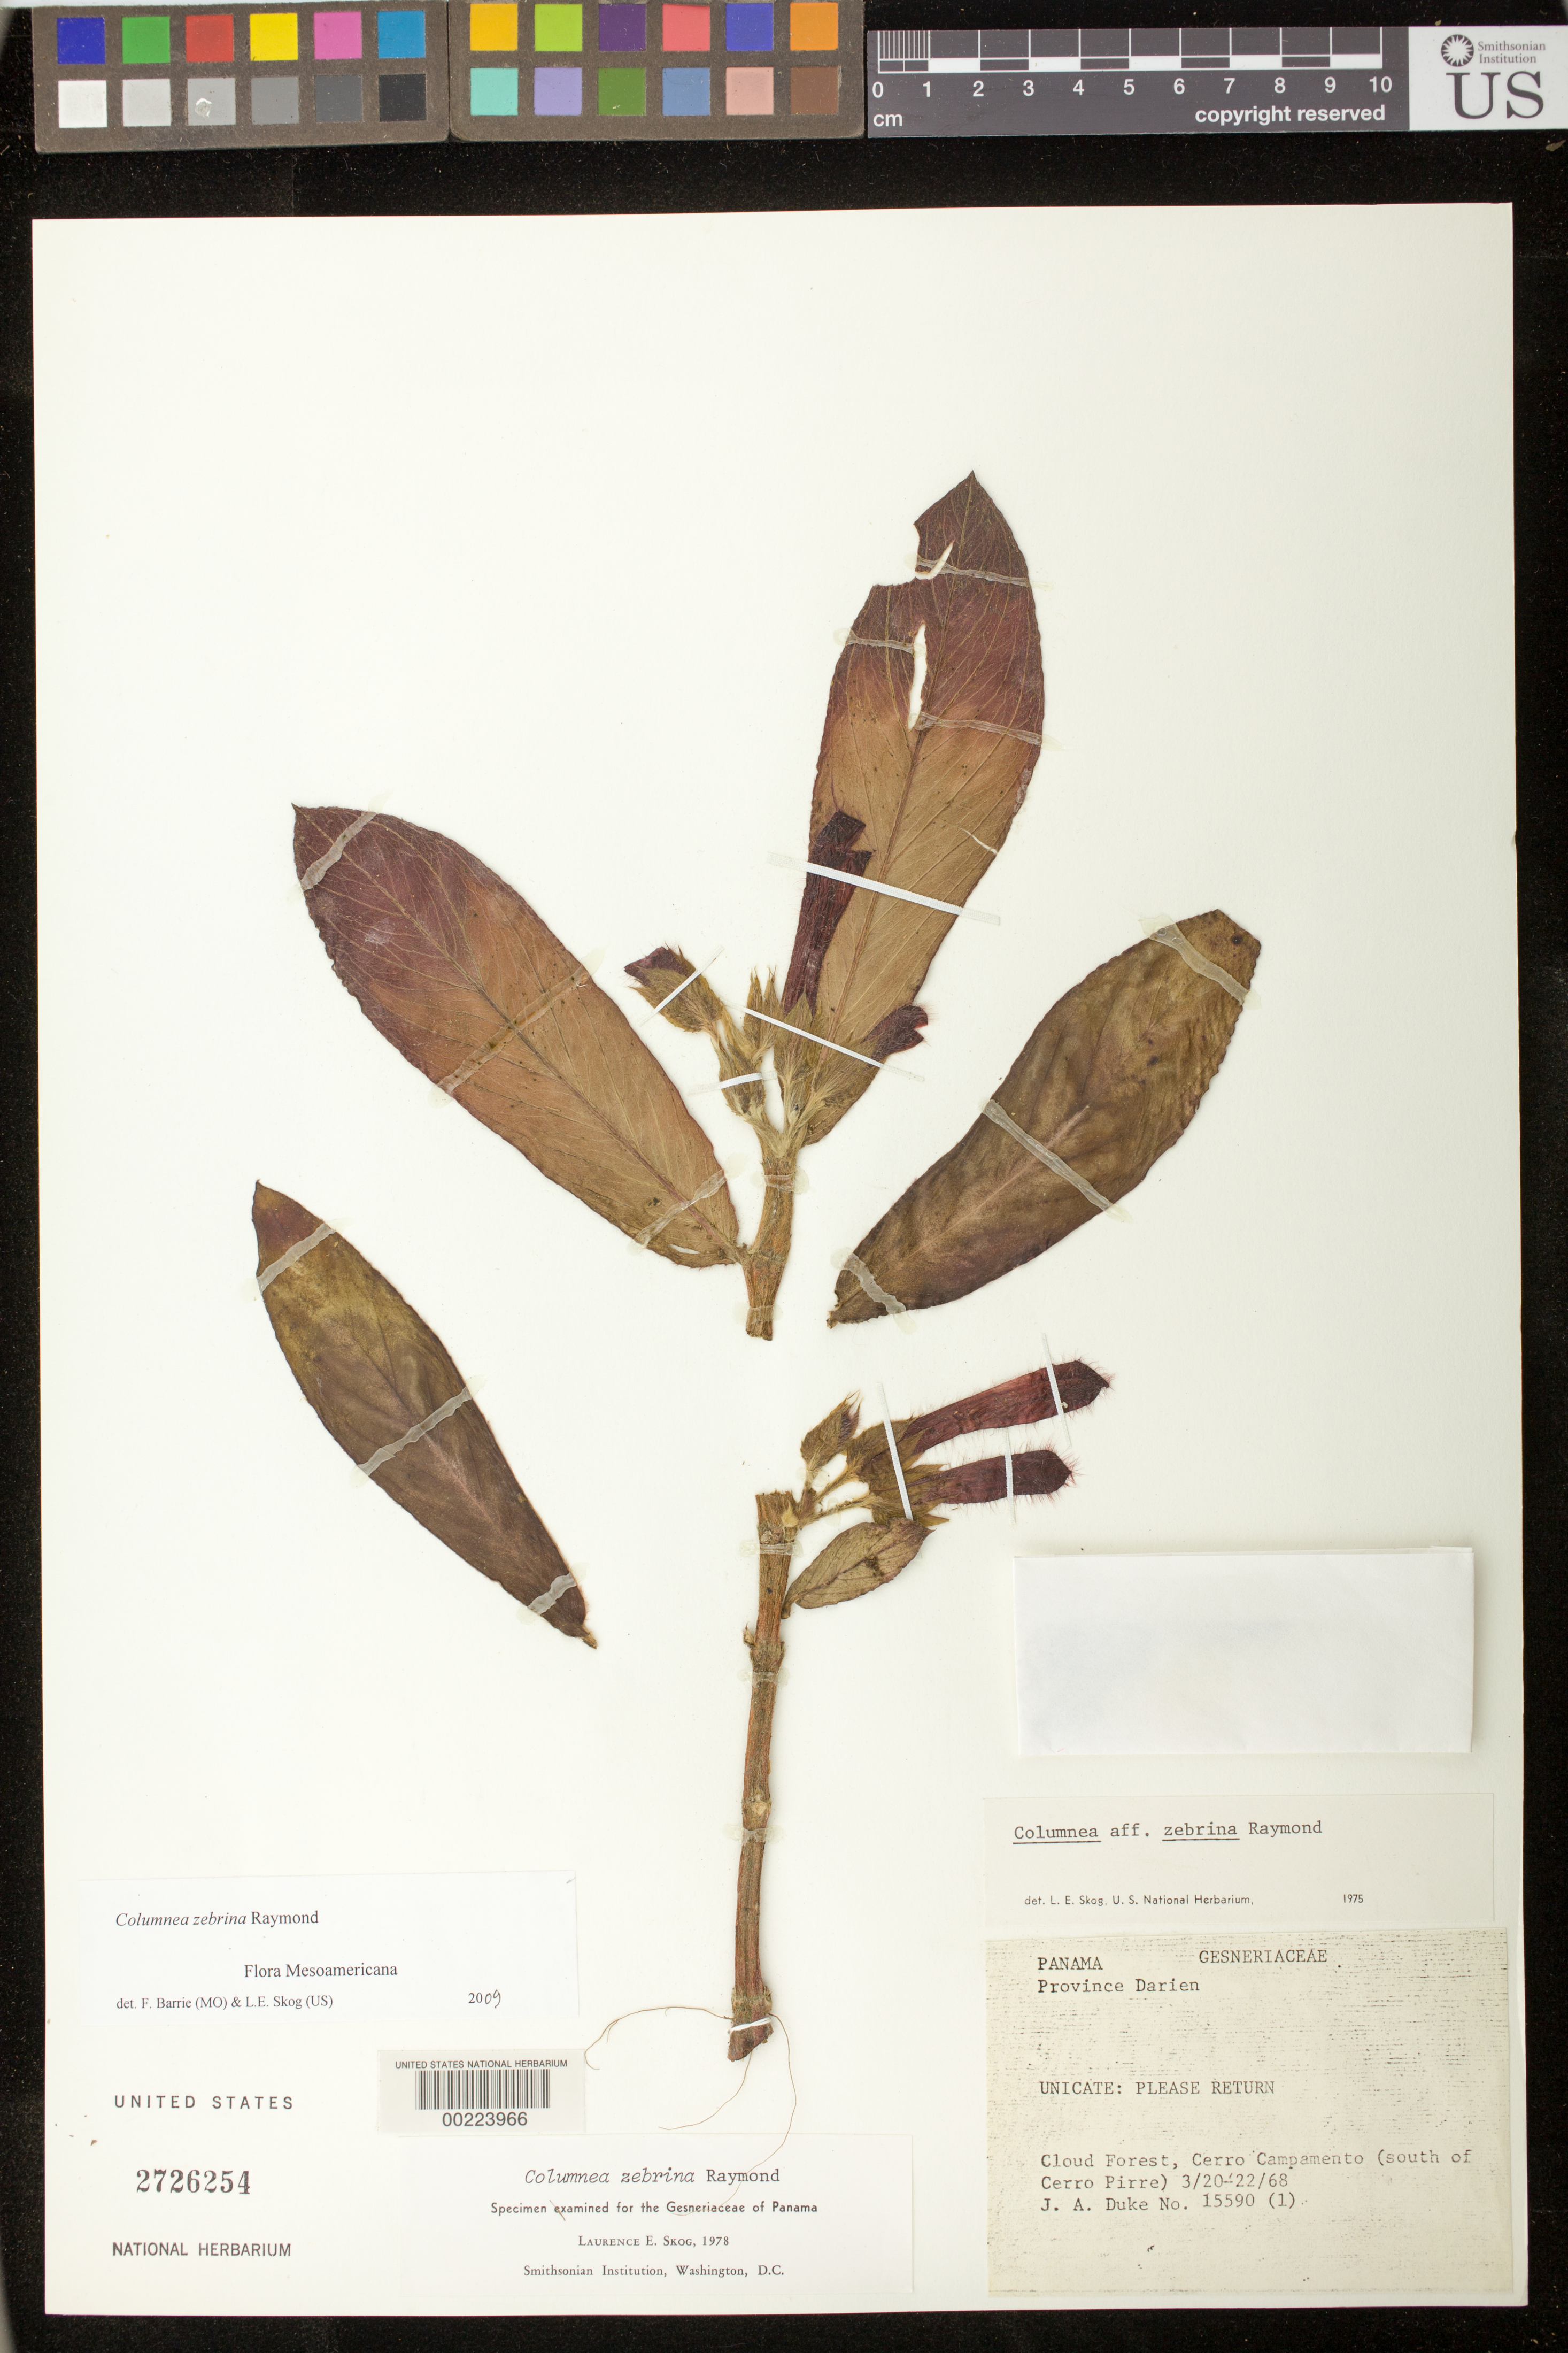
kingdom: Plantae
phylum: Tracheophyta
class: Magnoliopsida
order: Lamiales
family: Gesneriaceae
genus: Columnea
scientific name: Columnea zebrina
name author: Raymond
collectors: J. A. Duke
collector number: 15590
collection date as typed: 20-22 Mar 1968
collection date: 1968-03-20/1968-03-22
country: Panama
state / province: Darién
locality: Cerro Campamento (S of Cerro Pirre)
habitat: Cloud forest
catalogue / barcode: US 2726254